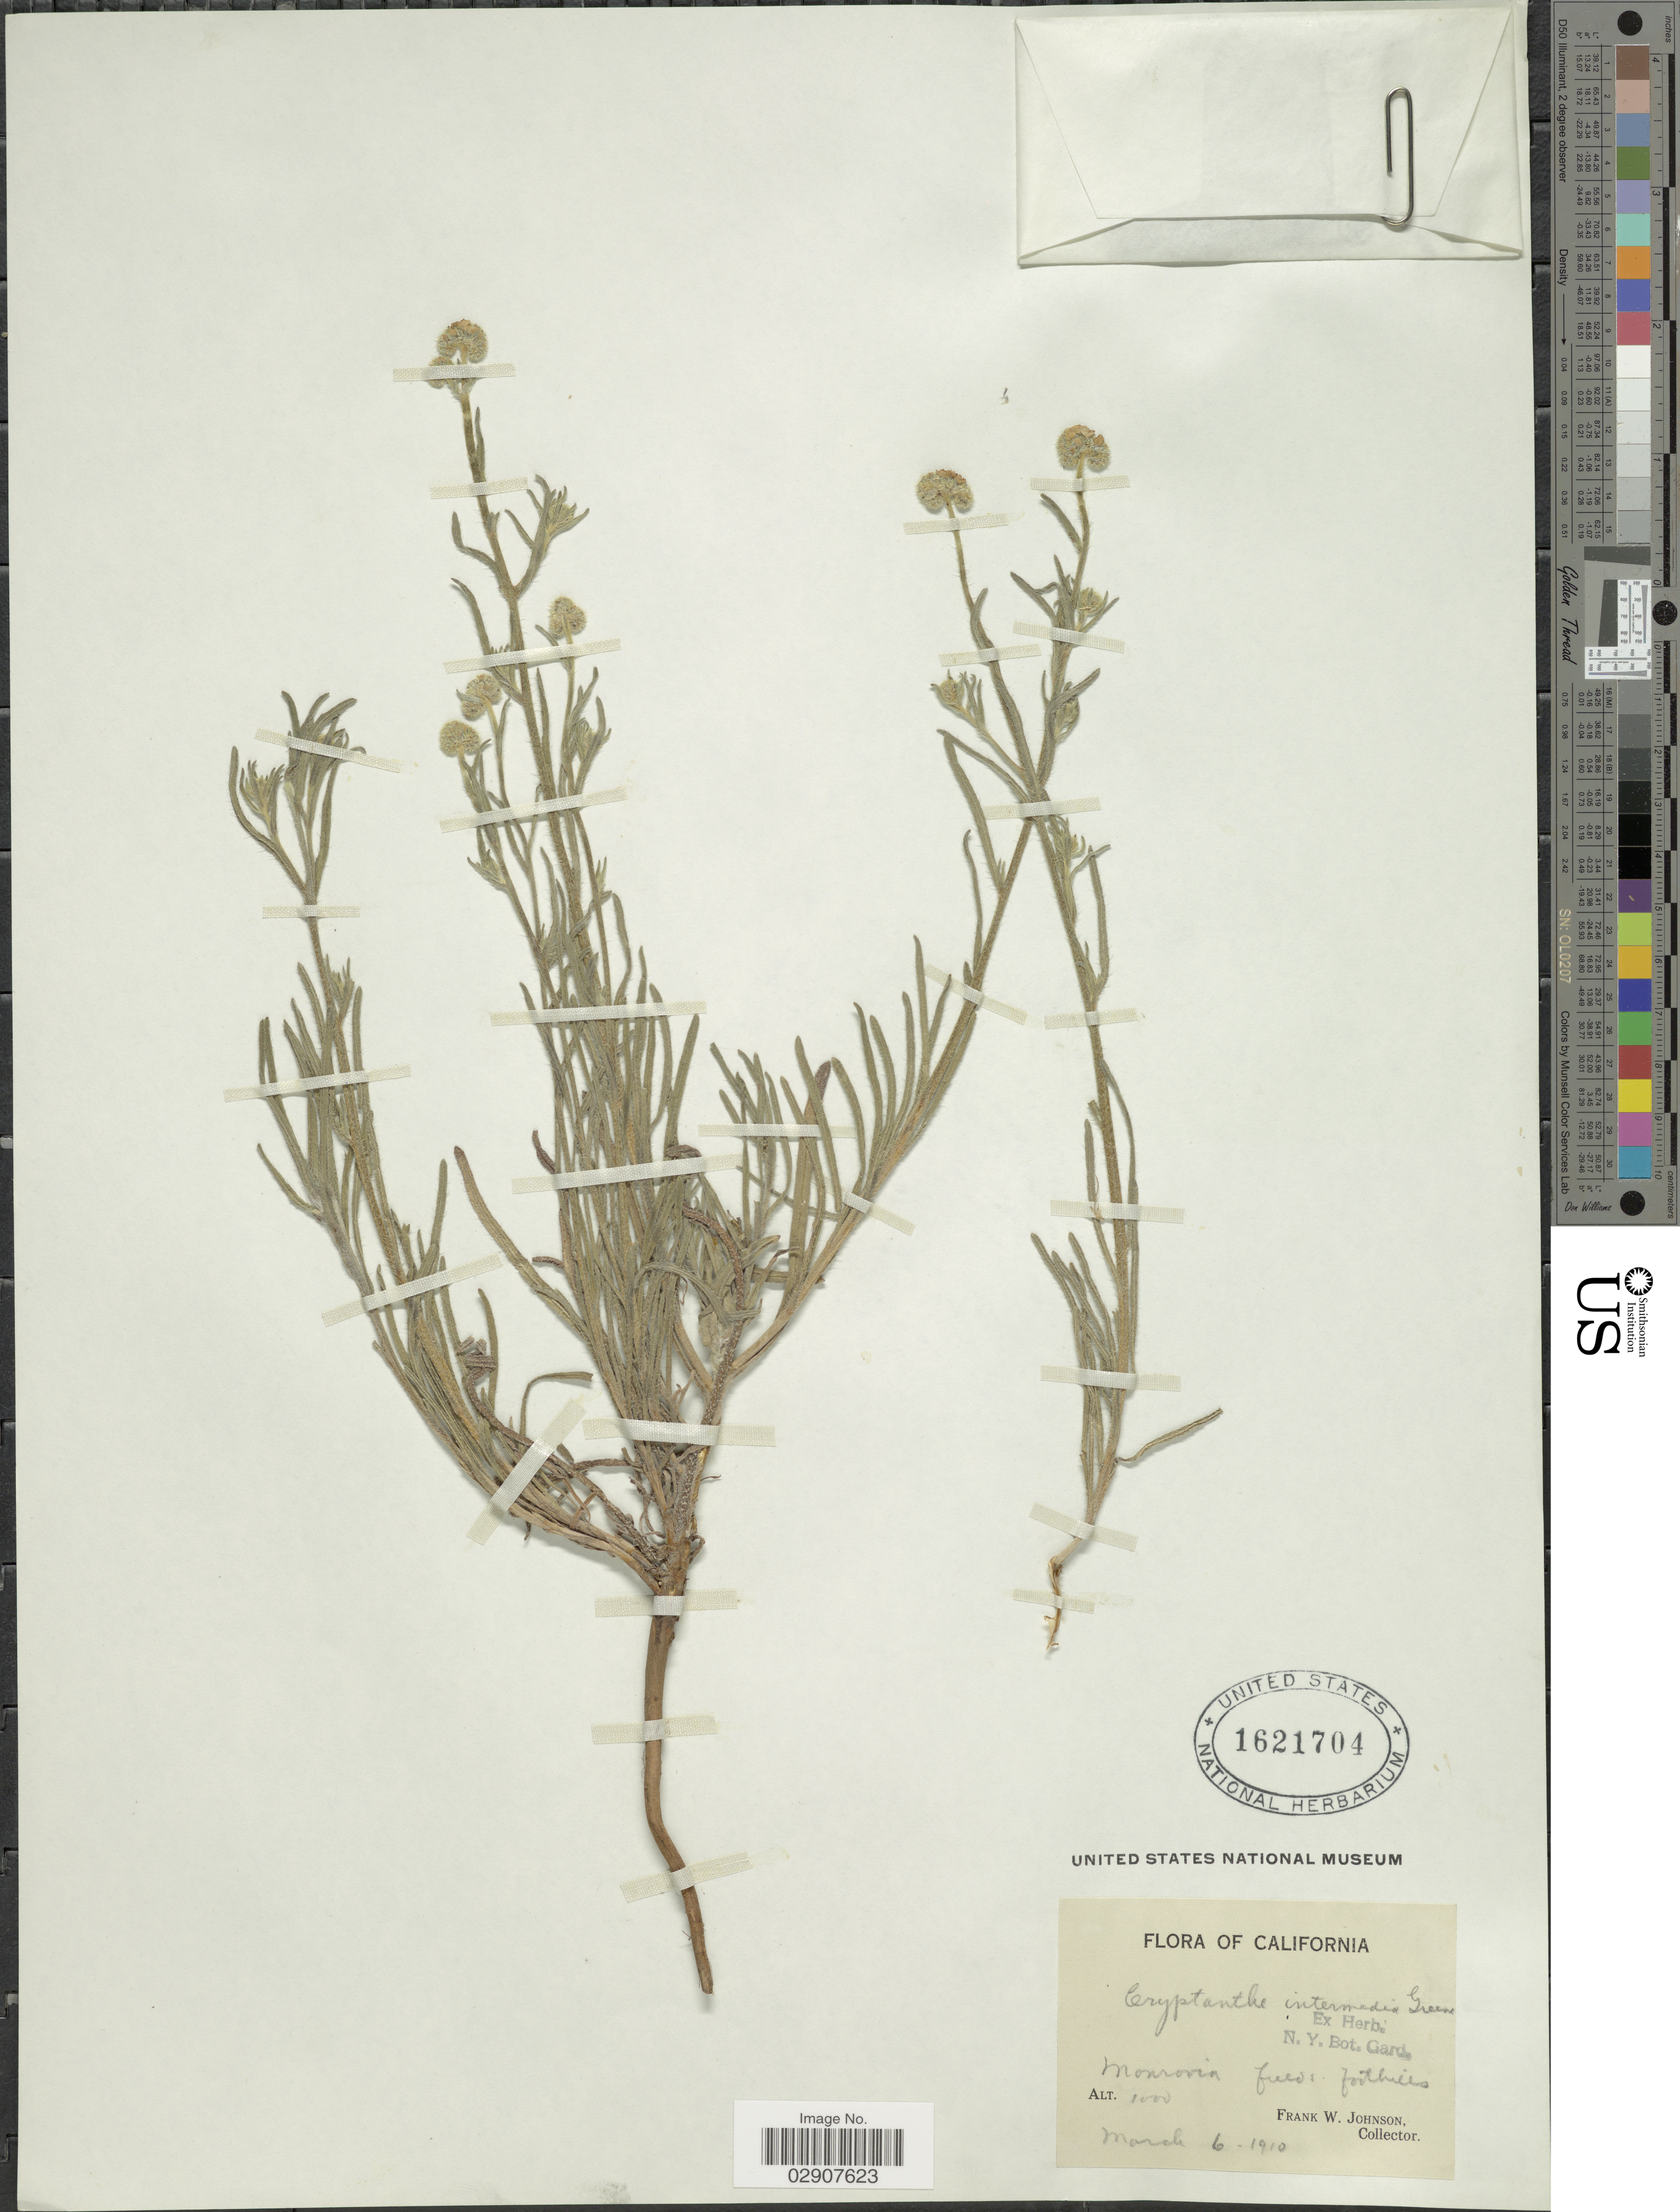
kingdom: Plantae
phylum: Tracheophyta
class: Magnoliopsida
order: Boraginales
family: Boraginaceae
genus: Cryptantha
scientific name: Cryptantha intermedia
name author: (A. Gray) Greene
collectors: F. W. Johnson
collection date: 1910-03-06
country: United States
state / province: California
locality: Monrovia.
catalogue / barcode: US 1621704